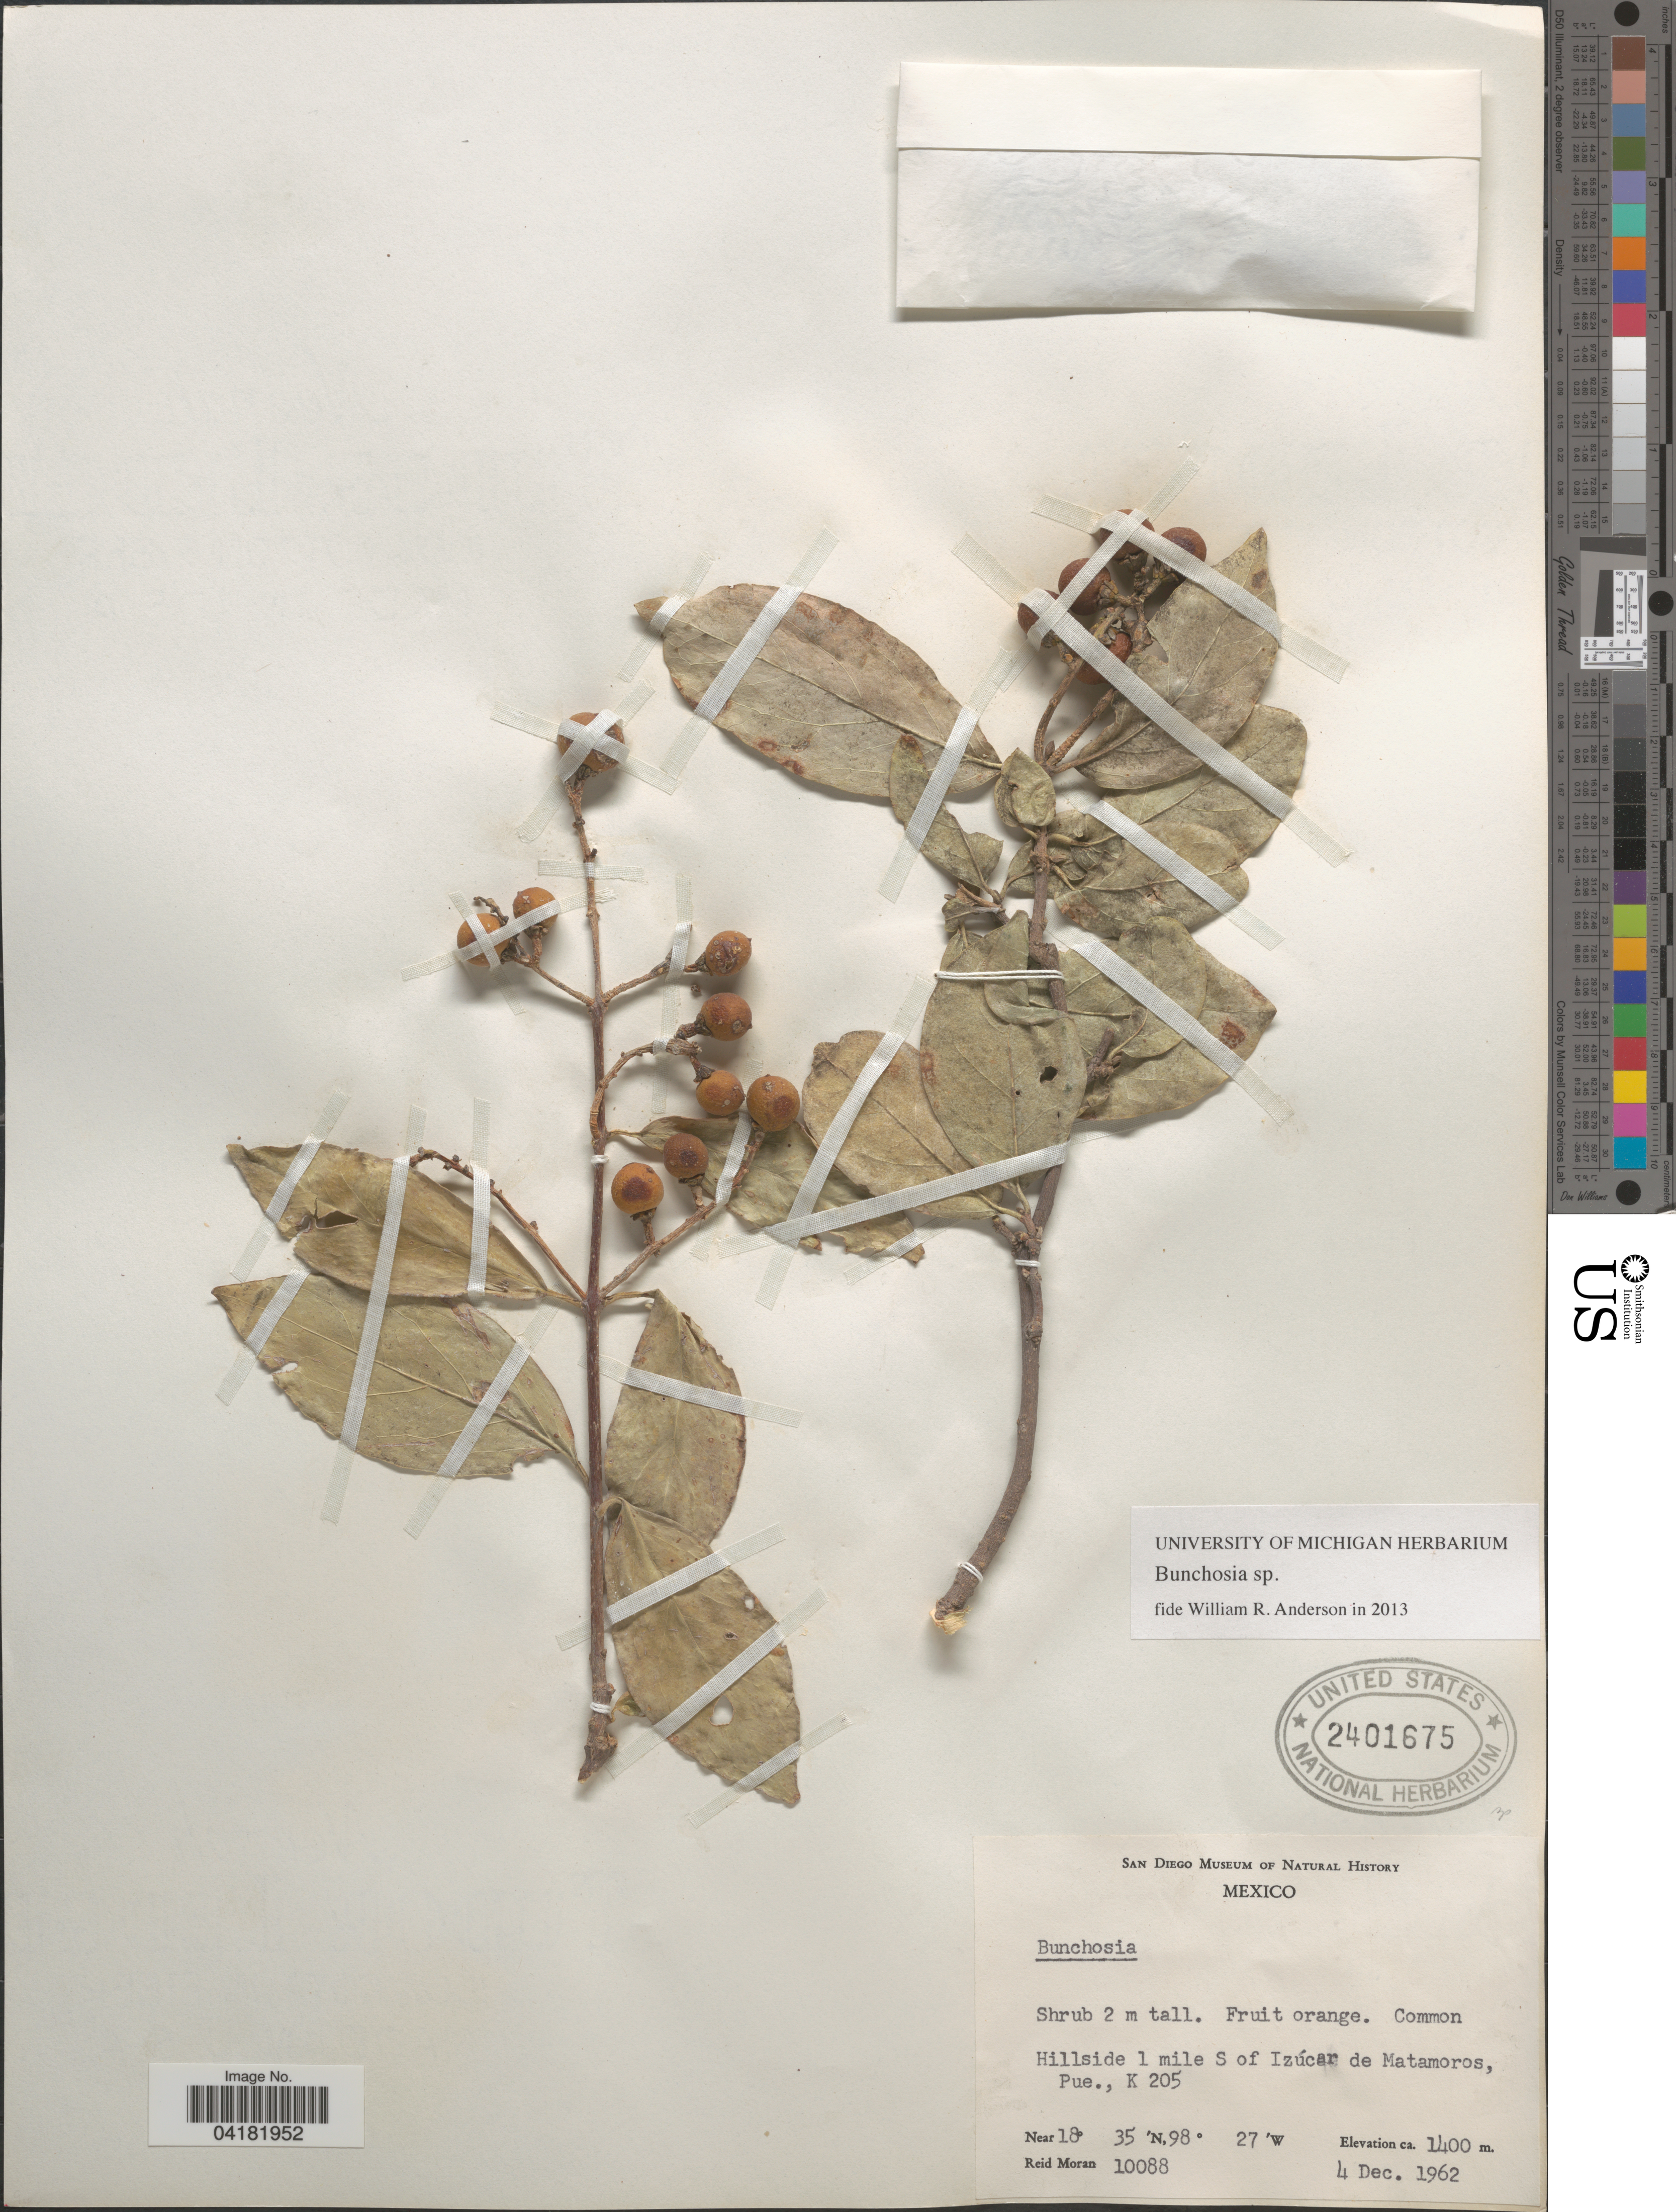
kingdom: Plantae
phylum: Tracheophyta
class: Magnoliopsida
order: Malpighiales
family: Malpighiaceae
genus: Bunchosia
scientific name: Bunchosia sp.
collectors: R. Moran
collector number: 10088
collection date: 1962-12-04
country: Mexico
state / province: Puebla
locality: Hillside 1 mile S of Izúcar de Matamoros, K 205.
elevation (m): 1400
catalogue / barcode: US 2401675